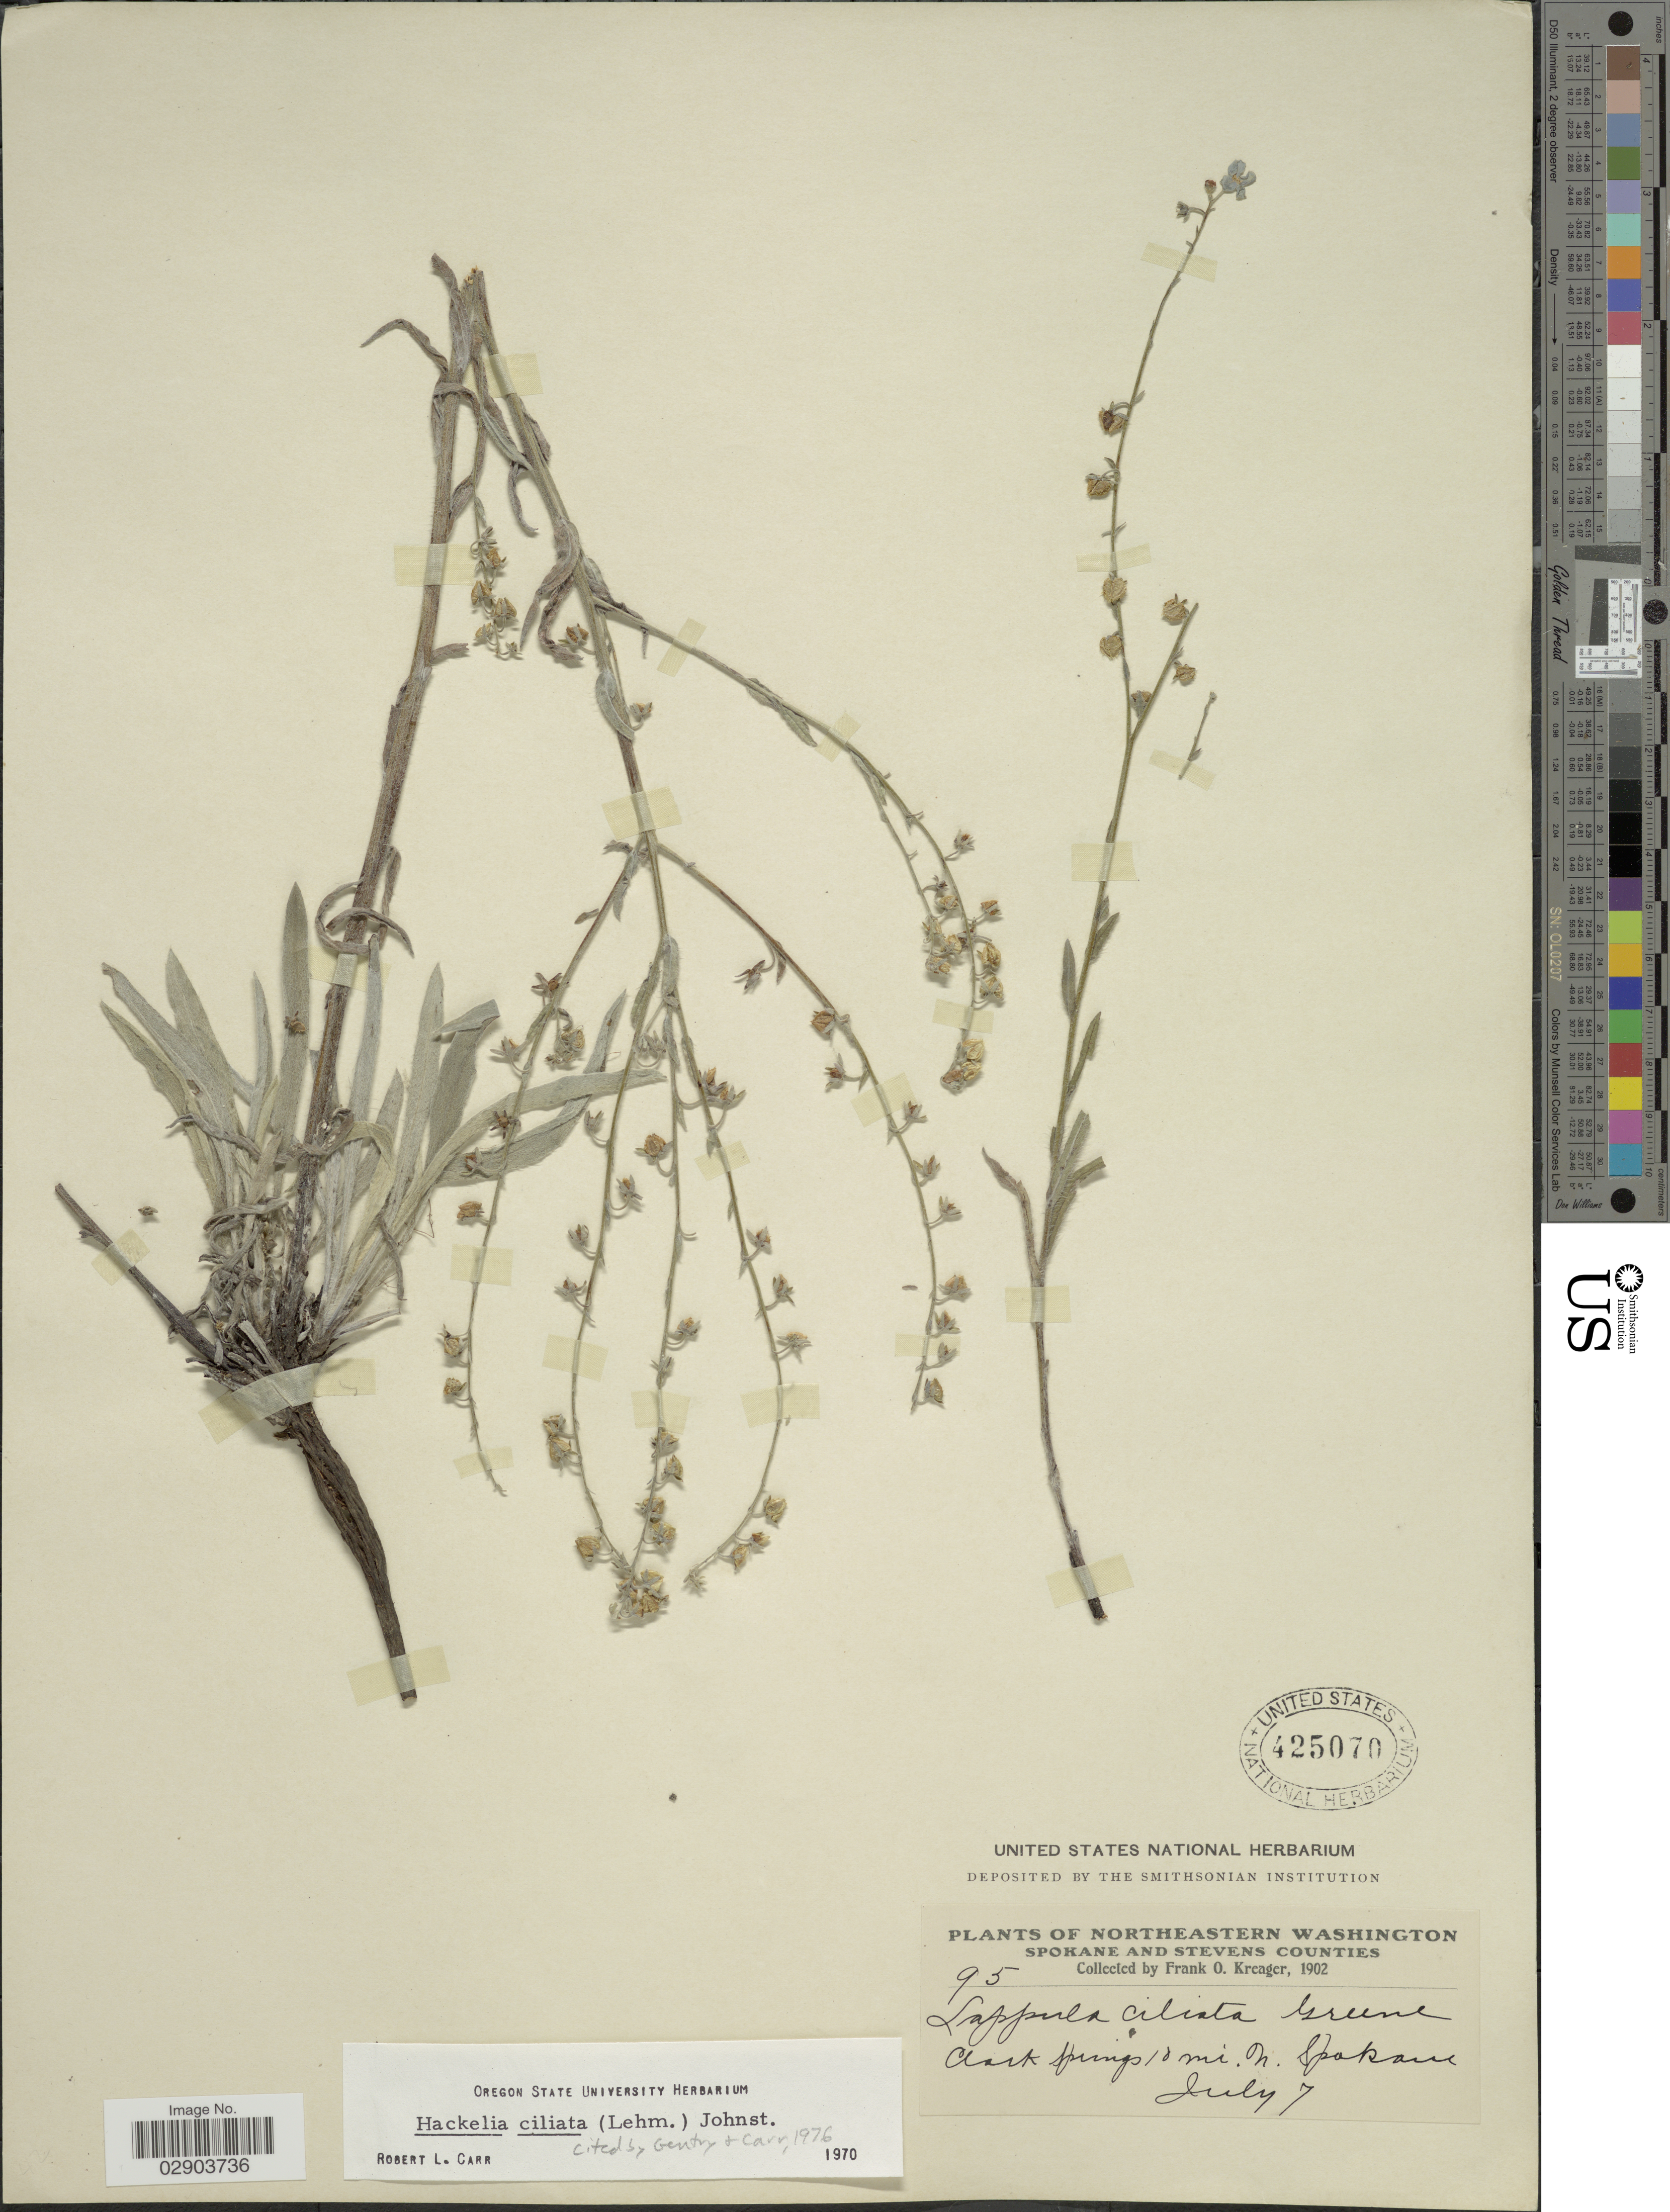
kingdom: Plantae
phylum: Tracheophyta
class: Magnoliopsida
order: Boraginales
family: Boraginaceae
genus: Hackelia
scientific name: Hackelia ciliata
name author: (Douglas ex Lehm.) I.M. Johnst.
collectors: F. Kreager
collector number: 95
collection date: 1902-07-07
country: United States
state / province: Washington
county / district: Spokane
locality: Northeastern Washington, Clark Springs 10 mi. n. Spokane.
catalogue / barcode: US 425070